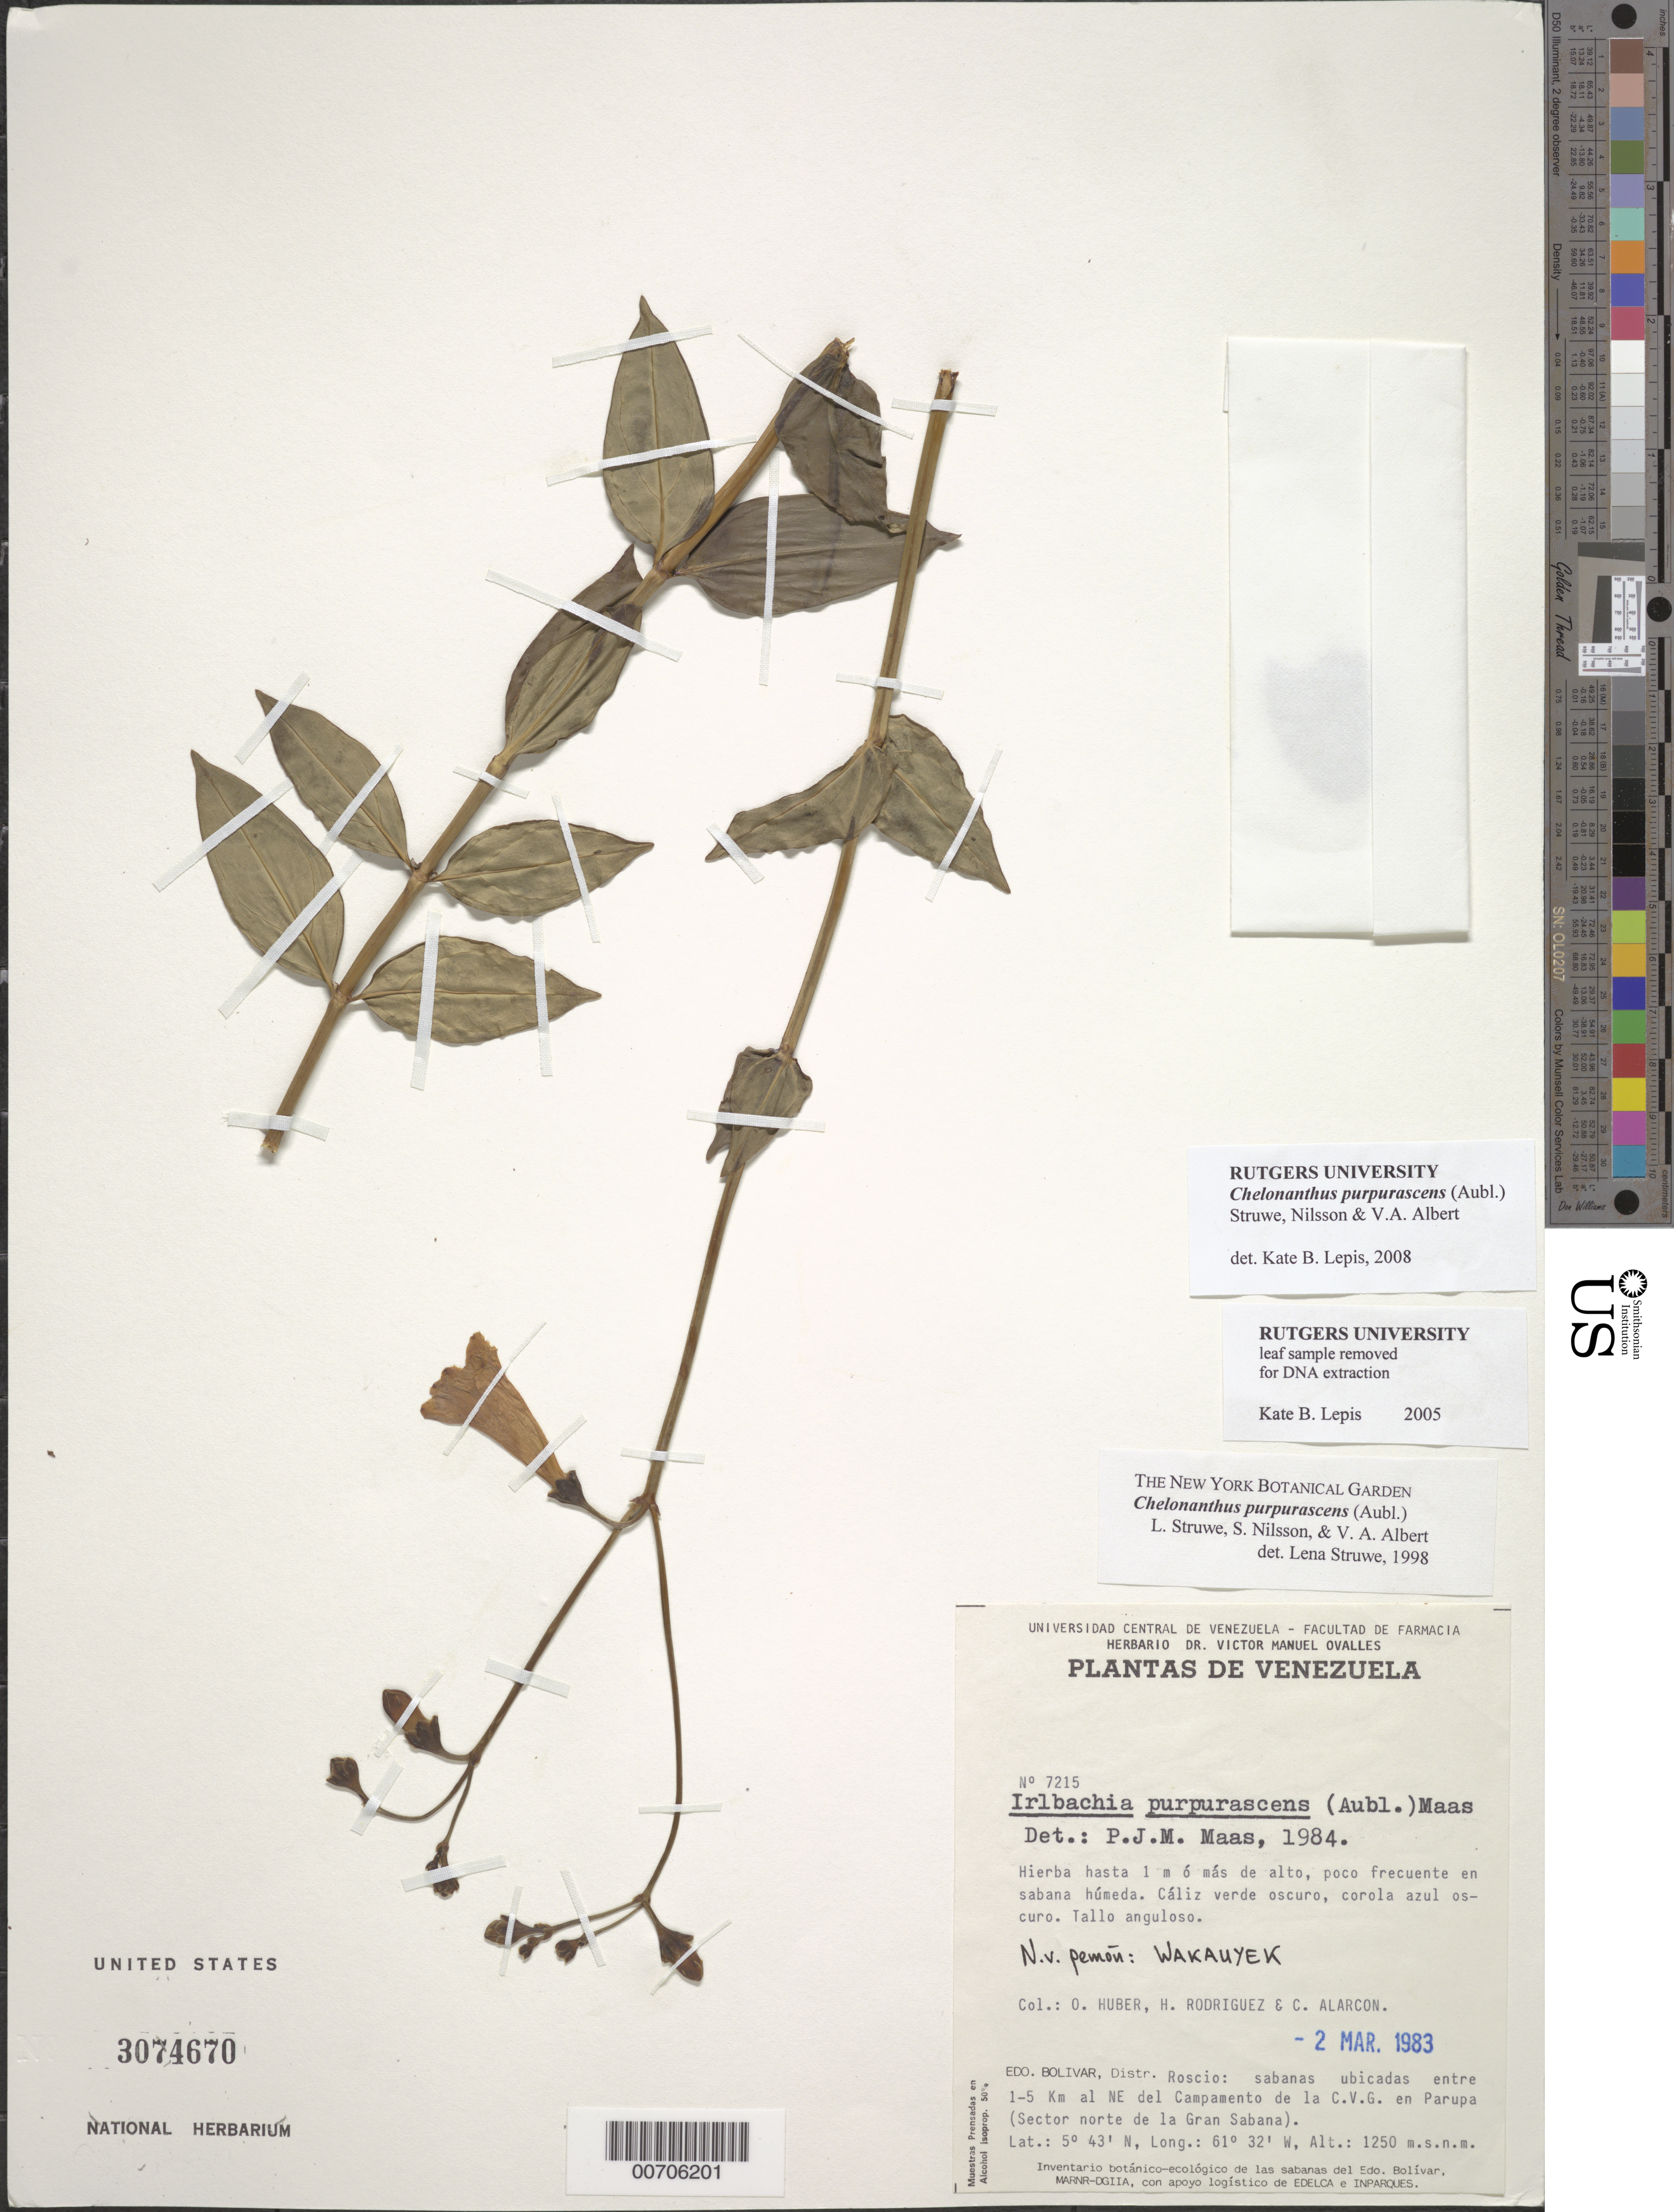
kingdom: Plantae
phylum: Tracheophyta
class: Magnoliopsida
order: Gentianales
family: Gentianaceae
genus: Chelonanthus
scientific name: Chelonanthus purpurascens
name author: (Aubl.) Struwe et al.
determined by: Struwe, L.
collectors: O. Huber, H. Rodriguez & C. Alarcon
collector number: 7215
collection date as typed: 2-Mar-83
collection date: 1983-03-02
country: Venezuela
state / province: Bolívar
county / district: Roscio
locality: Campamento de la C.V.G. en Parupa, 1-5 km NE (sector norte de la Gran Sabana)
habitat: Wet savanna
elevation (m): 1250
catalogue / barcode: US 3074670